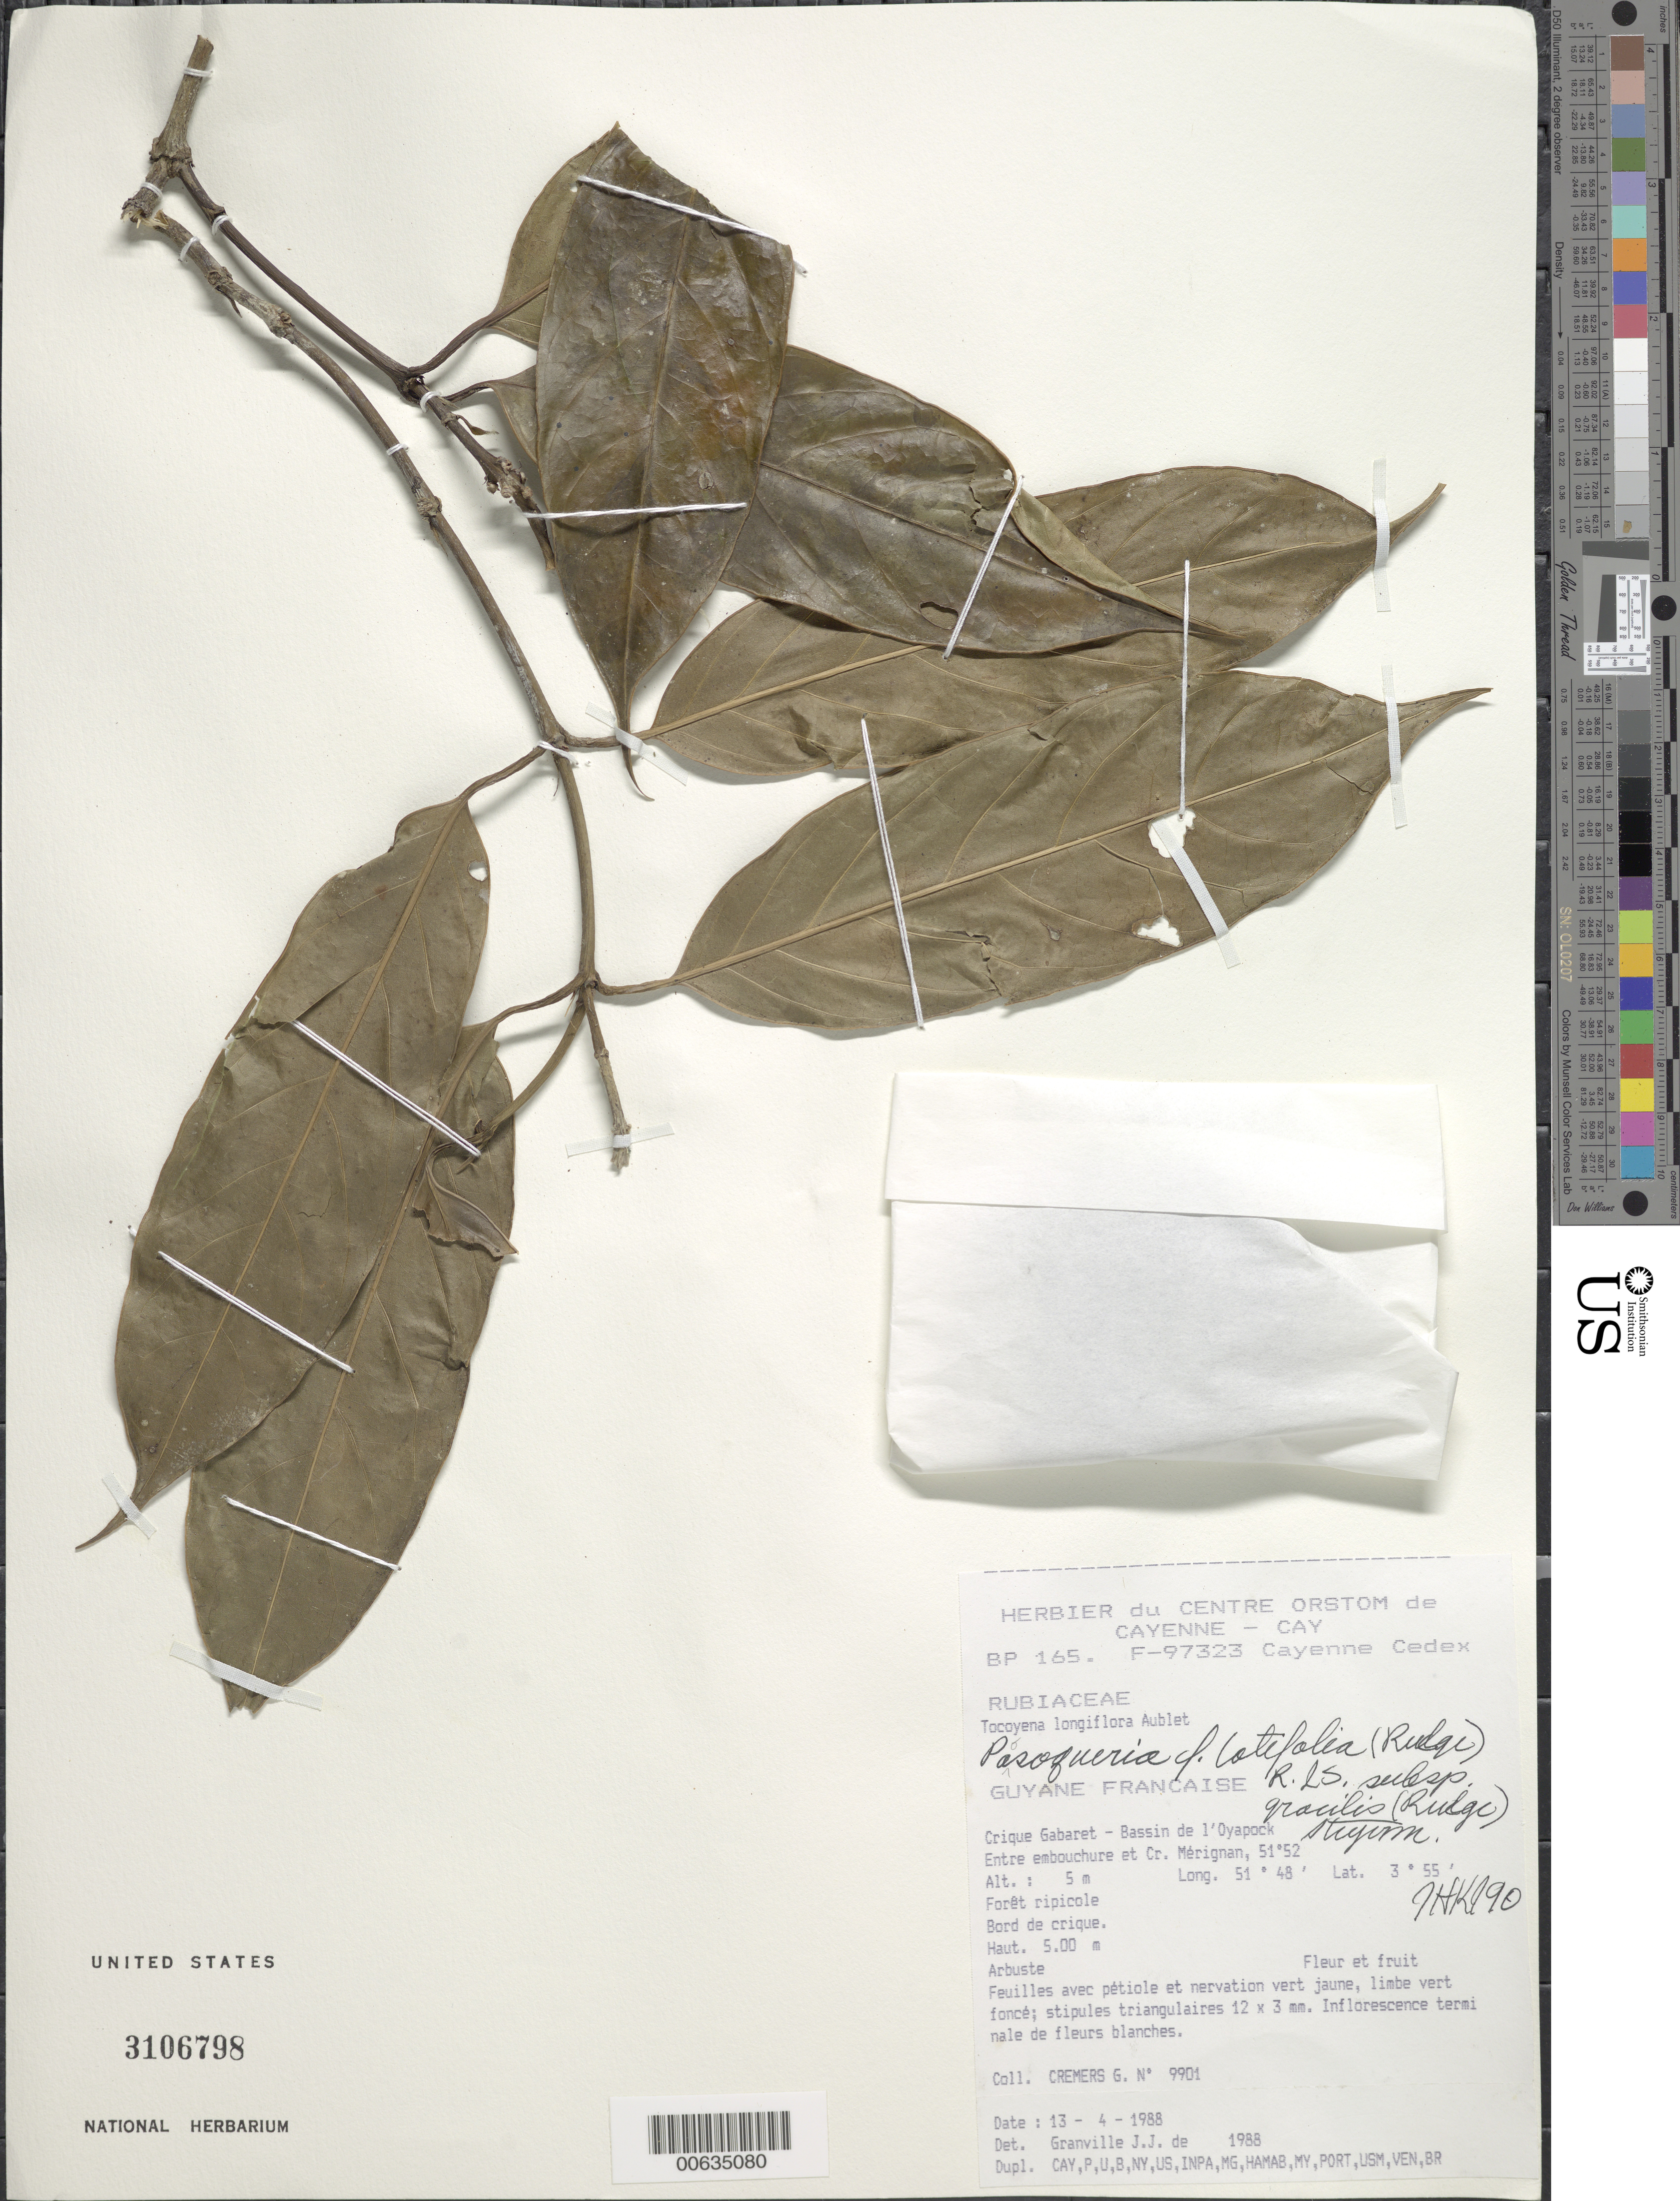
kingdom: Plantae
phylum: Tracheophyta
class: Magnoliopsida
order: Gentianales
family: Rubiaceae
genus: Posoqueria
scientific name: Posoqueria latifolia subsp. gracilis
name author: (Rudge) Steyerm.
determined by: Kirkbride, J. H.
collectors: G. Cremers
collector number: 9901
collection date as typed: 13-Apr-88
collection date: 1988-04-13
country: French Guiana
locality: Crique Gabaret, Bassin de l'Oyapock, entre embouchure et Cr. Mérignan, 51º52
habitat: Foret ripicole. Bord de crique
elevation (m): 5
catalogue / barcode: US 3106798